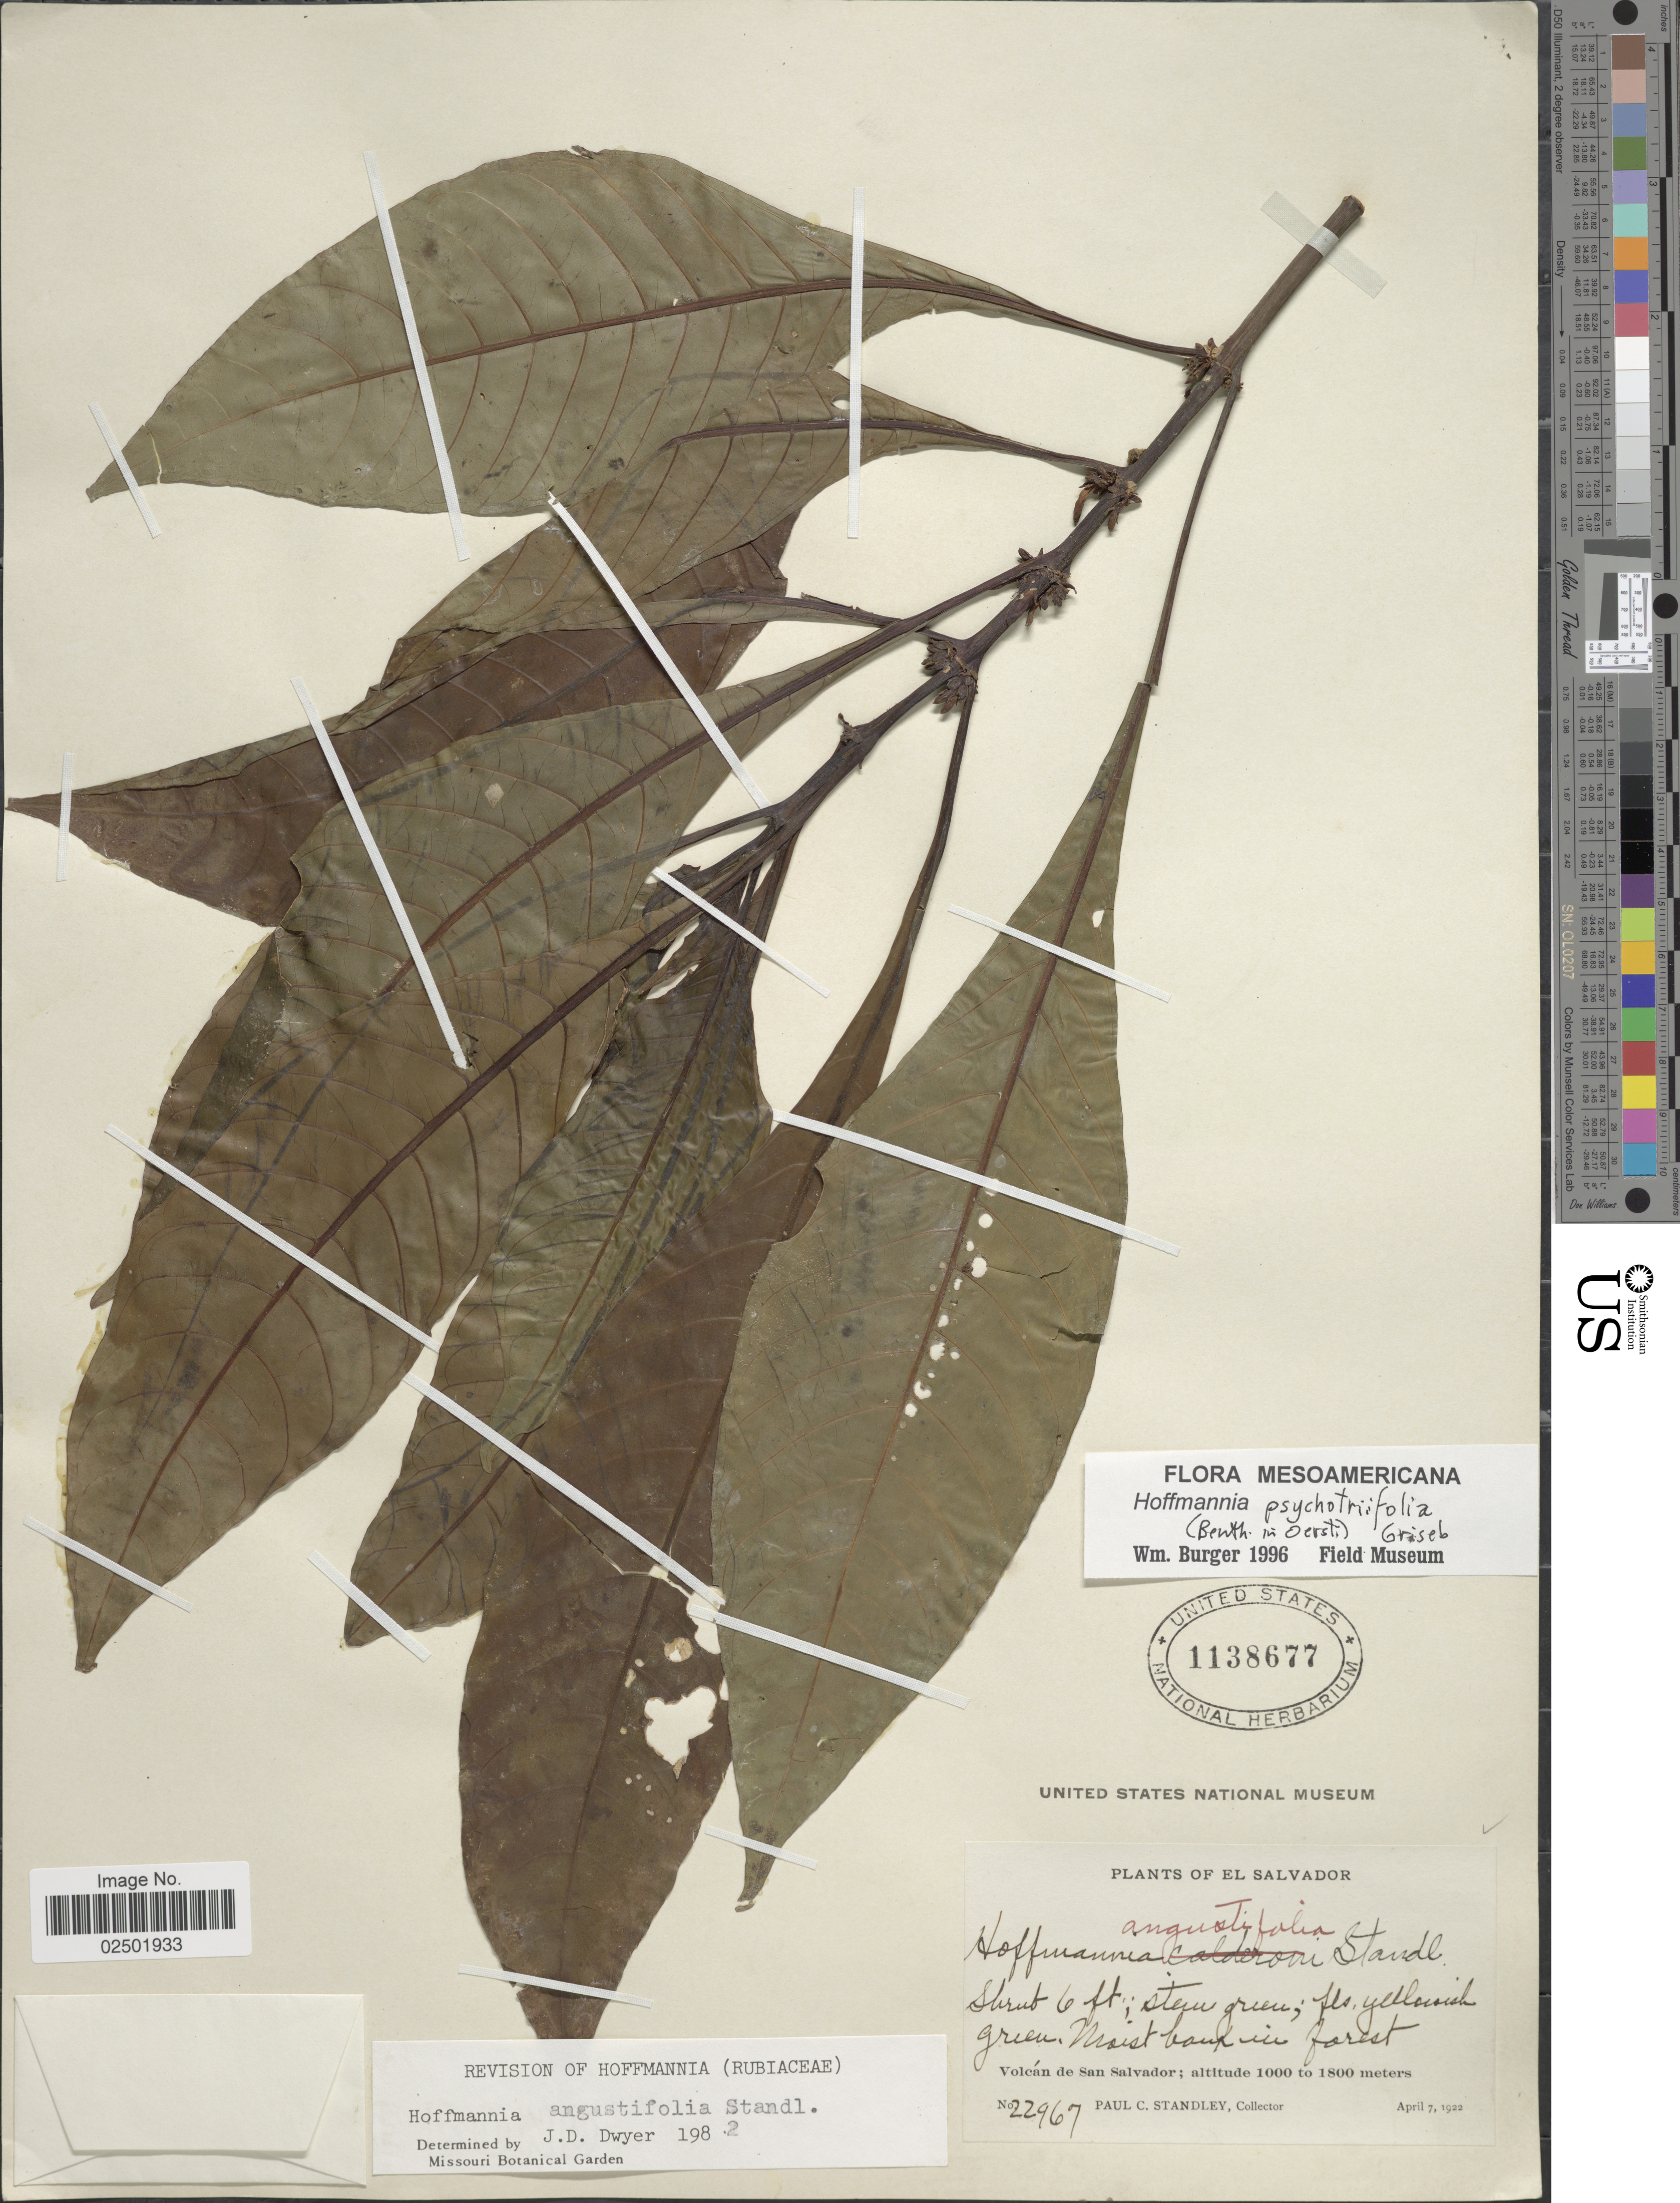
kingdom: Plantae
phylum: Tracheophyta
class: Magnoliopsida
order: Gentianales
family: Rubiaceae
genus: Hoffmannia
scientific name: Hoffmannia psychotriifolia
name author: (Benth.) Griseb.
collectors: P. C. Standley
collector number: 22967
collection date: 1922-04-07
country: El Salvador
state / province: San Salvador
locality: Volcán de San Salvador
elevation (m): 1000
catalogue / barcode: US 1138677